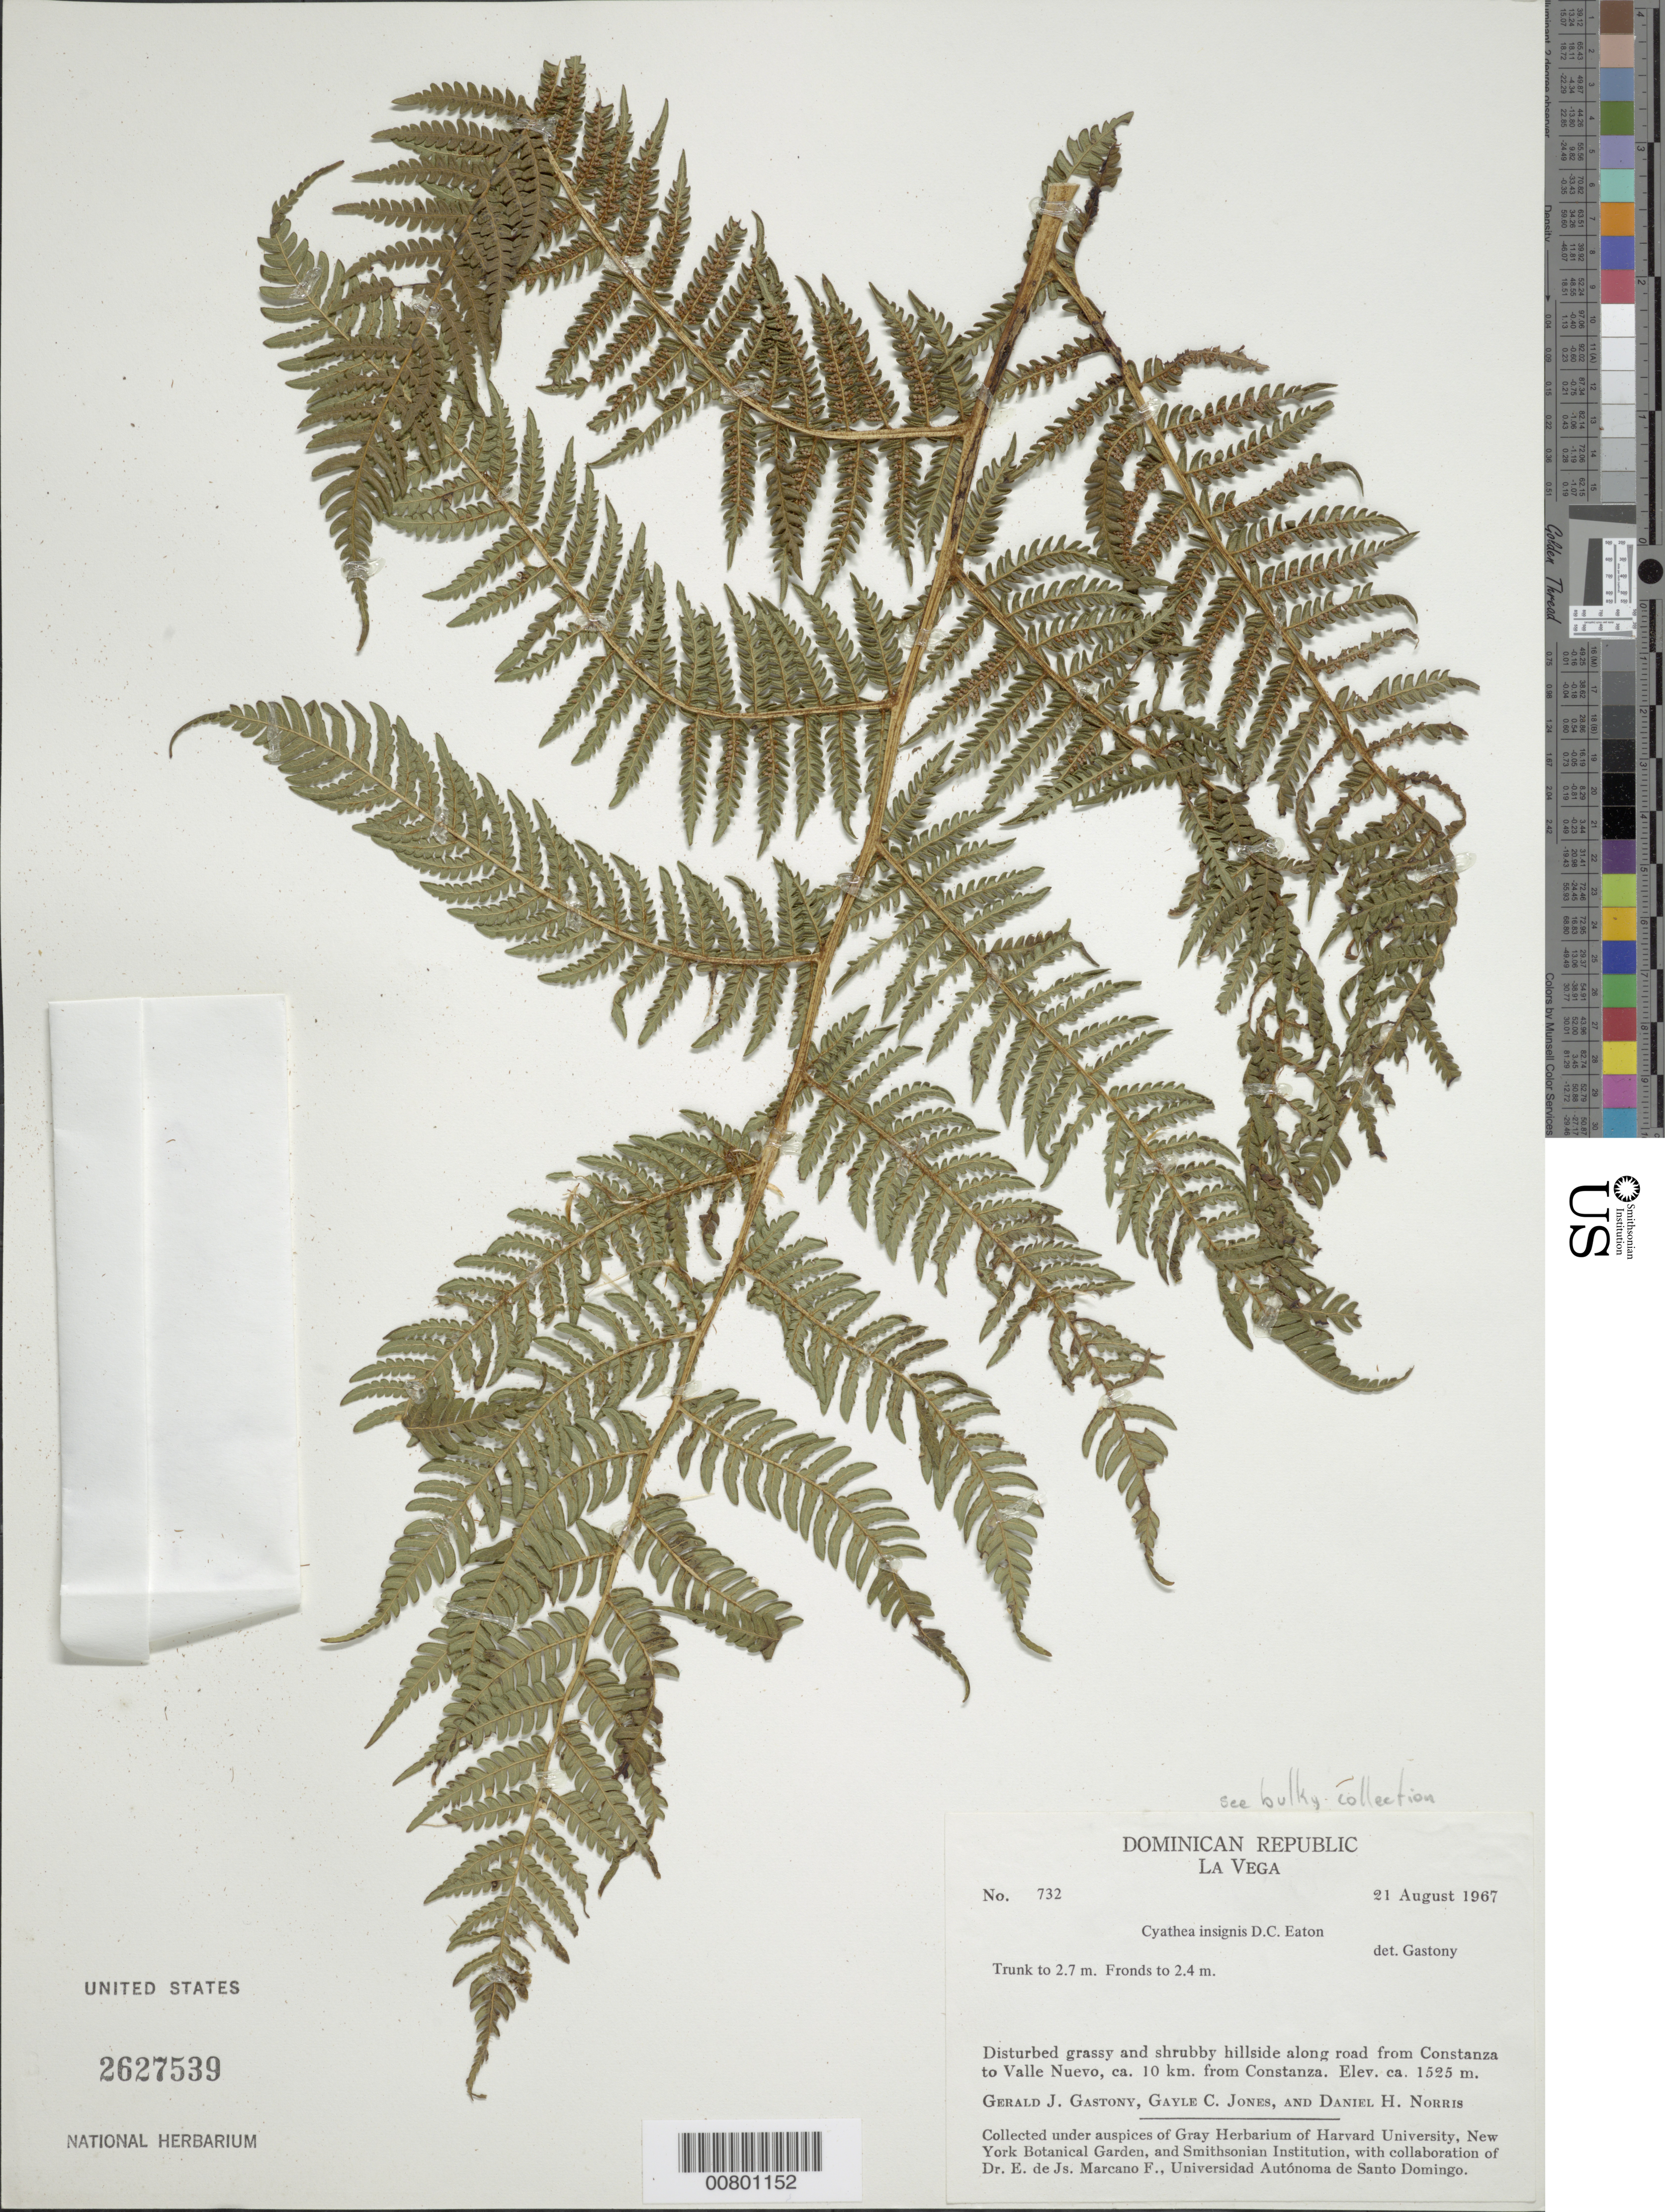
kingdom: Plantae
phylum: Tracheophyta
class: Polypodiopsida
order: Cyatheales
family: Cyatheaceae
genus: Sphaeropteris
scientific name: Sphaeropteris insignis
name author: (Eaton) R.M. Tryon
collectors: G. Gastony, G. C. Jones & D. H. Norris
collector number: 732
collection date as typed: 21 Aug 1967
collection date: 1967-08-21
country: Dominican Republic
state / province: La Vega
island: Hispaniola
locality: Constanza to Valle Nuevo, ca. 10 km from Constanza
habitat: Disturbed grassy and shrubby hillside along road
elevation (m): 1525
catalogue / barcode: US 2627539